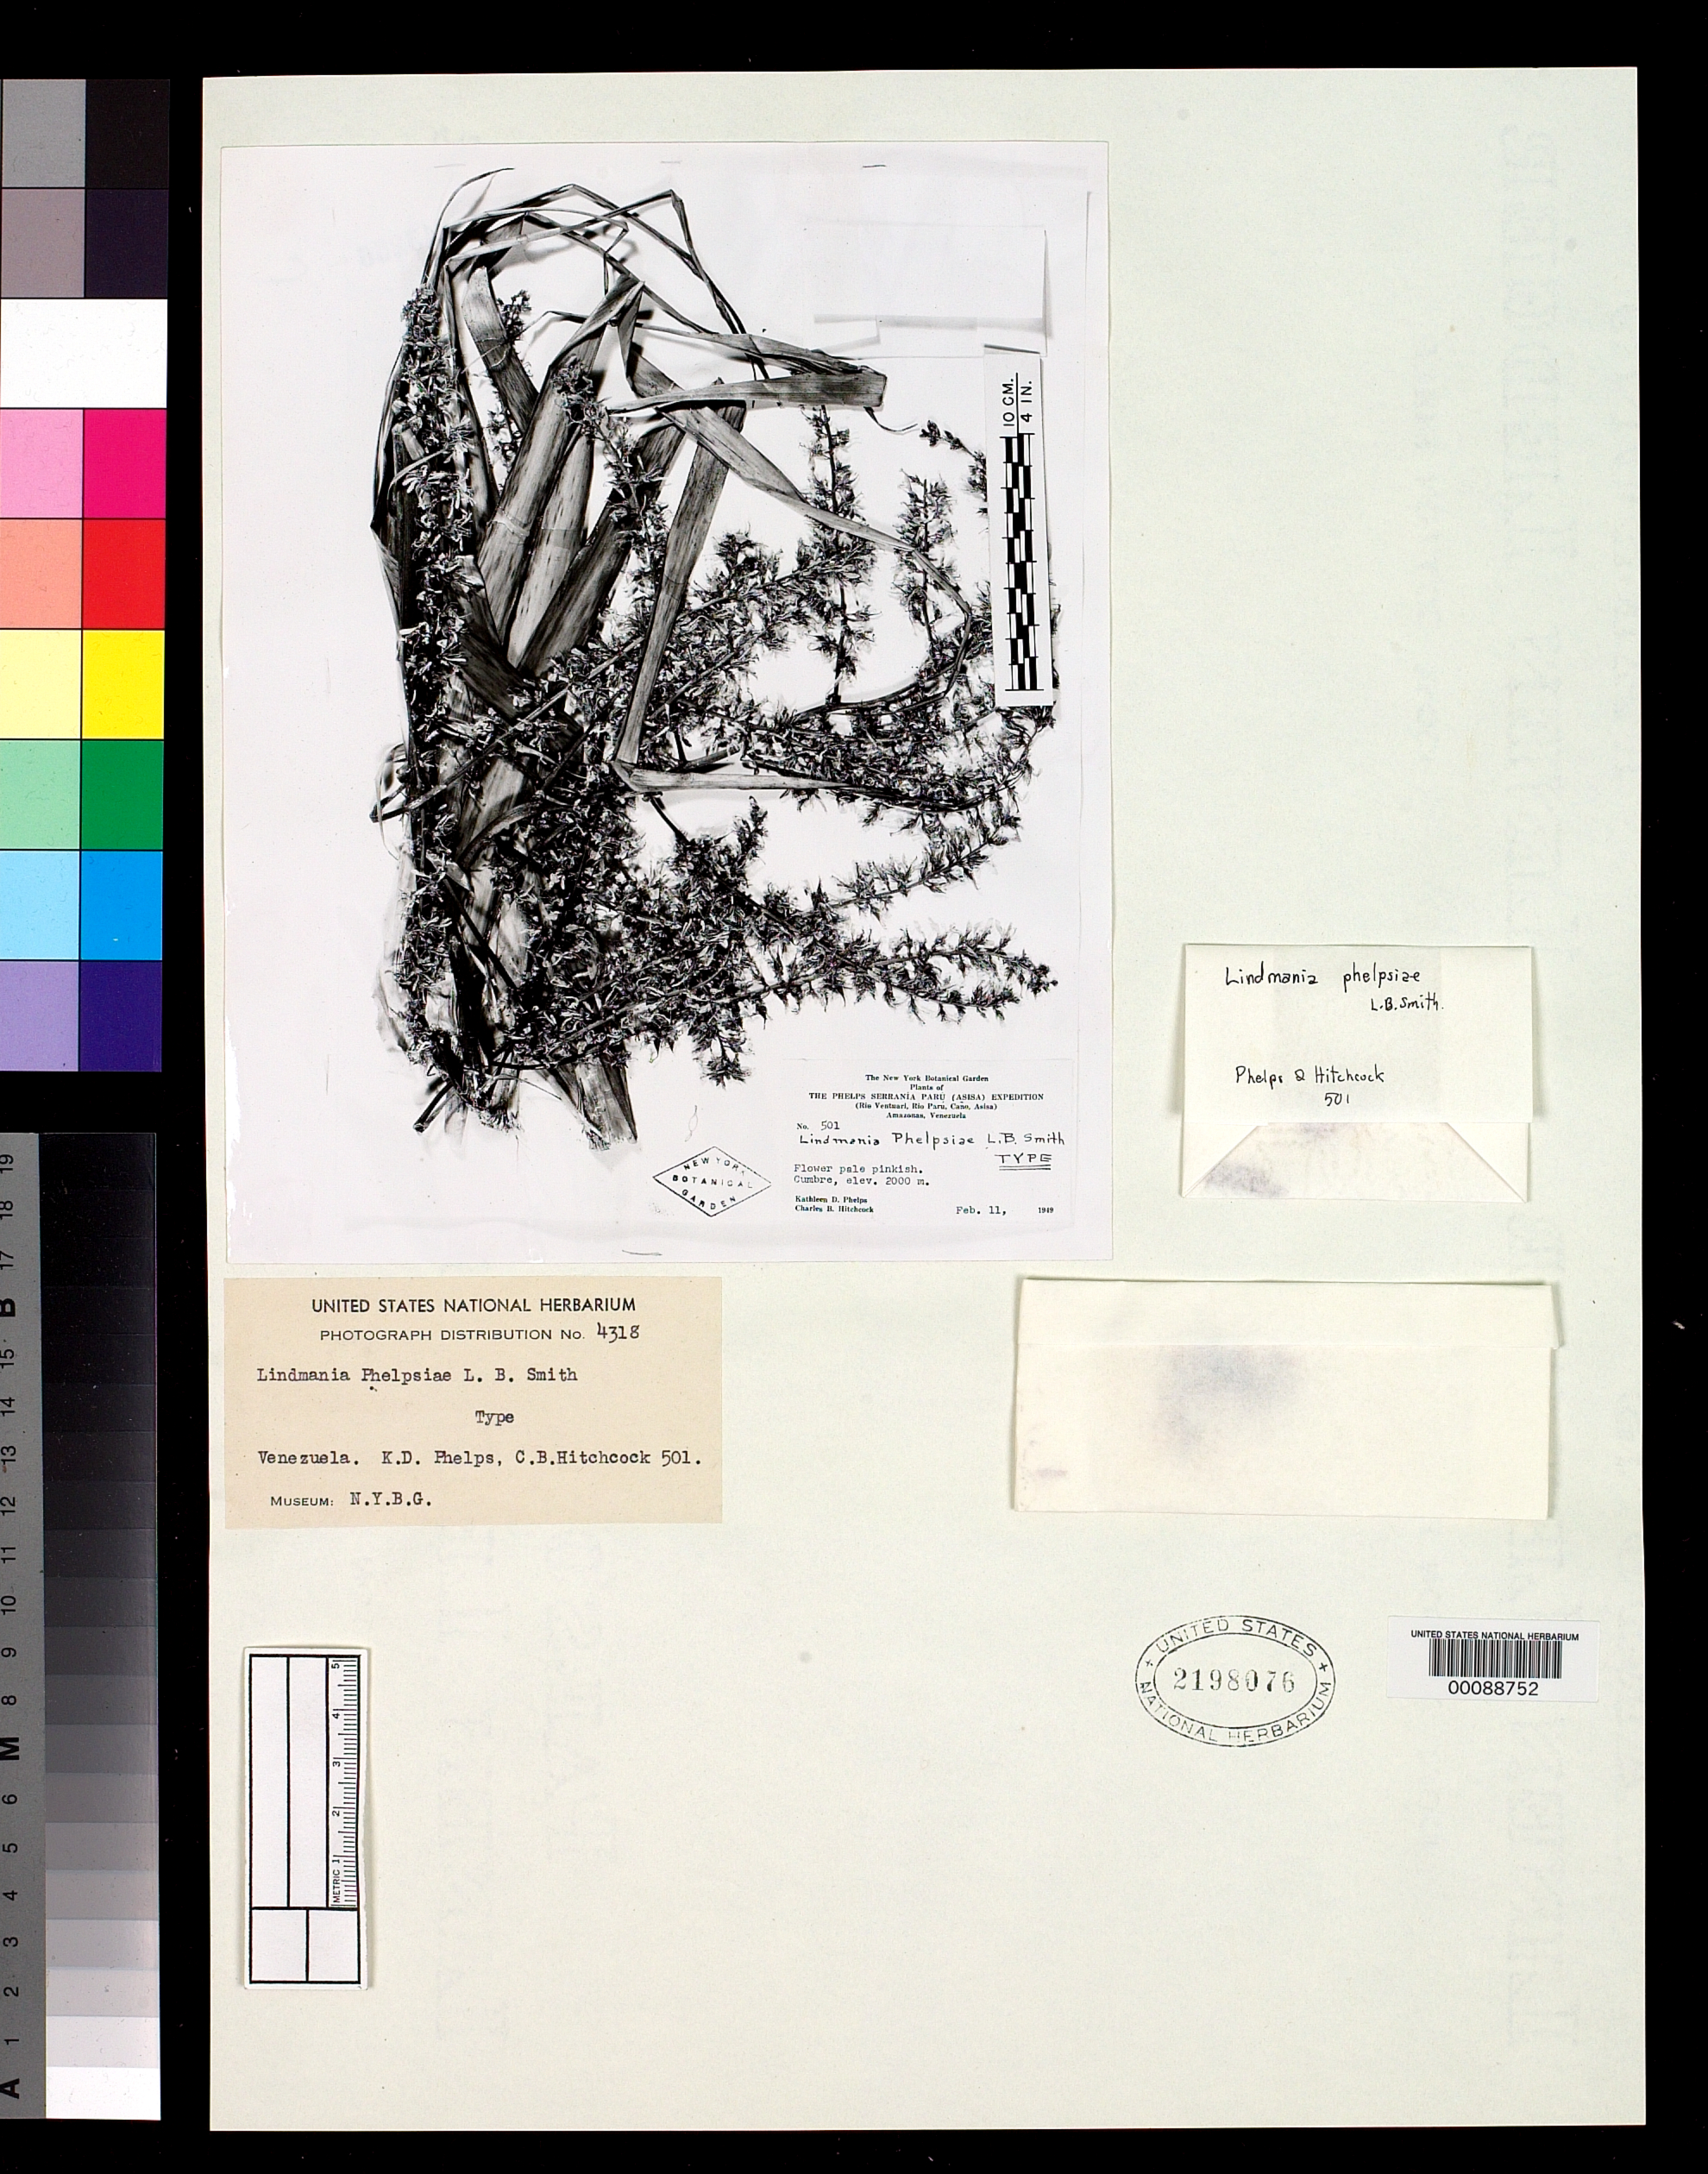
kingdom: Plantae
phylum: Tracheophyta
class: Liliopsida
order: Poales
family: Bromeliaceae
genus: Lindmania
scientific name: Lindmania phelpsiae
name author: L.B. Sm.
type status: Type Fragment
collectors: K. D. Phelps & C. B. Hitchcock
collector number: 501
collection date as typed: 11 Feb 1949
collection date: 1949-02-11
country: Venezuela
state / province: Amazonas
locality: Cerro Paru, Rio Paru, Cano Asisa.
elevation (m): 2000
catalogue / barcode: US 2198076